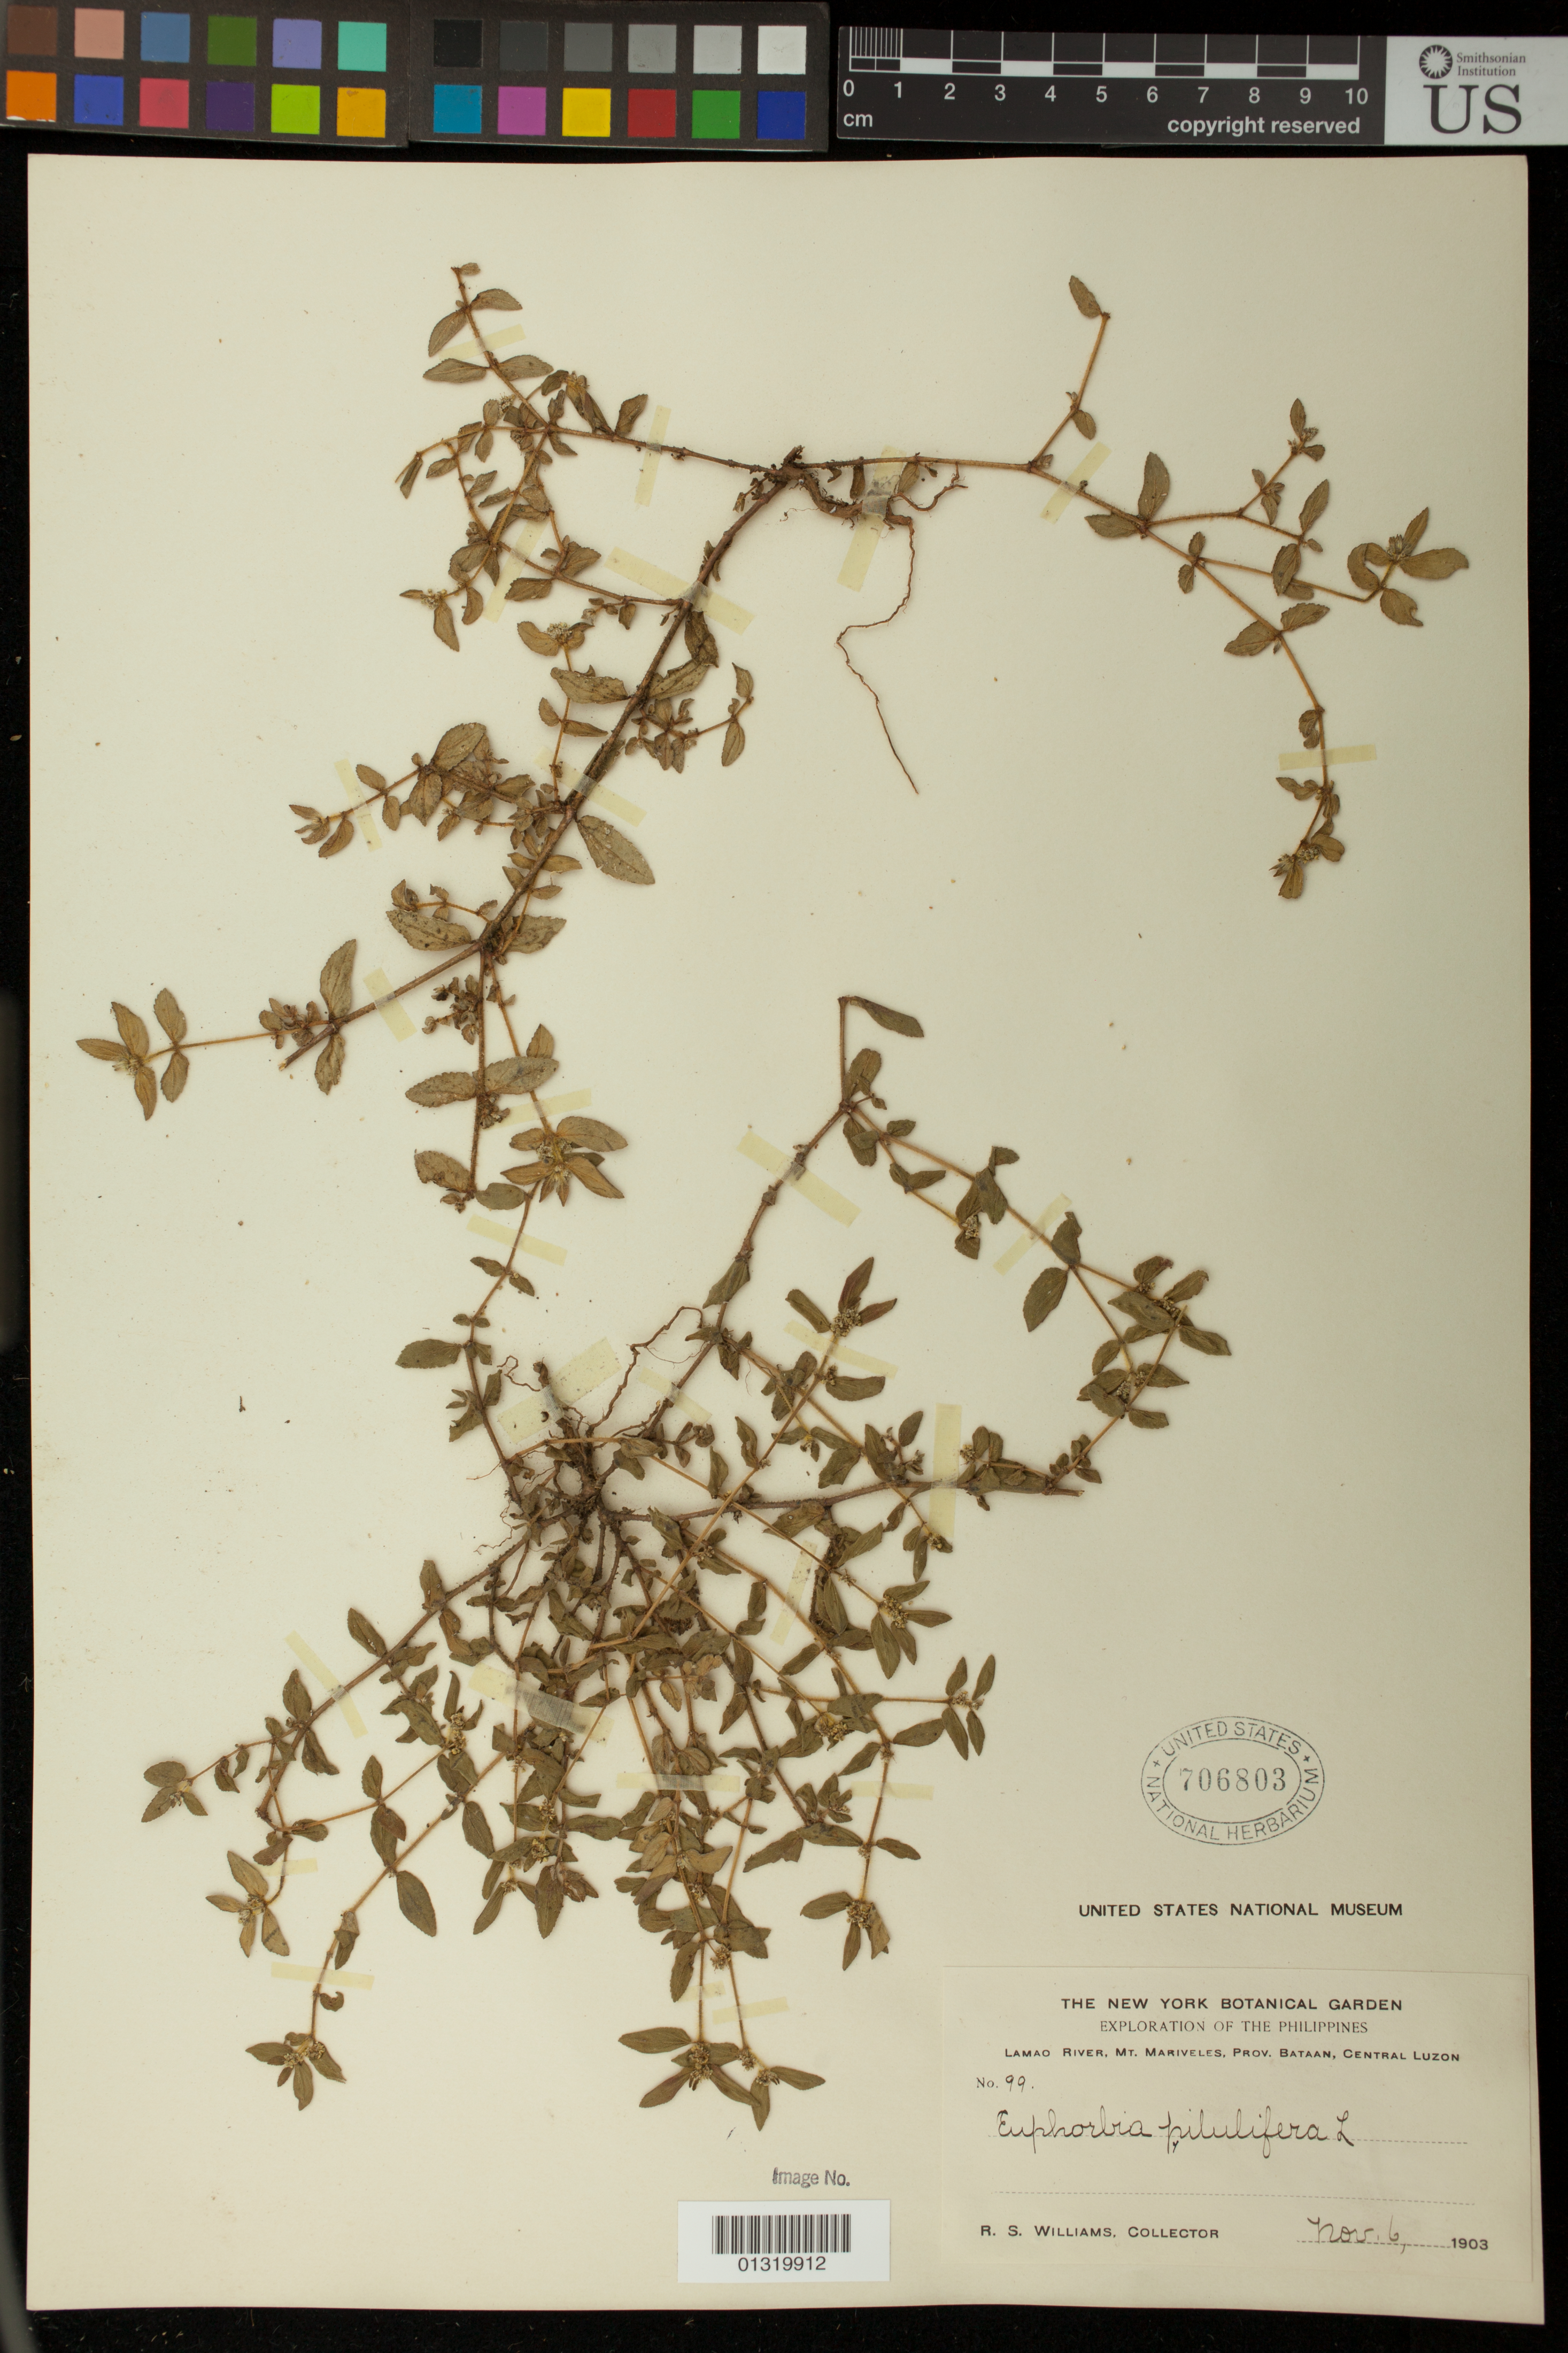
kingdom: Plantae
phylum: Tracheophyta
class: Magnoliopsida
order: Malpighiales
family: Euphorbiaceae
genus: Euphorbia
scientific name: Euphorbia hirta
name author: L.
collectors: R. William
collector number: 99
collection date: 1903-11-06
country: Philippines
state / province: Central Luzon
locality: Lamao River, Mt. Mariveles, Prov. Bataan.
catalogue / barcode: US 706803